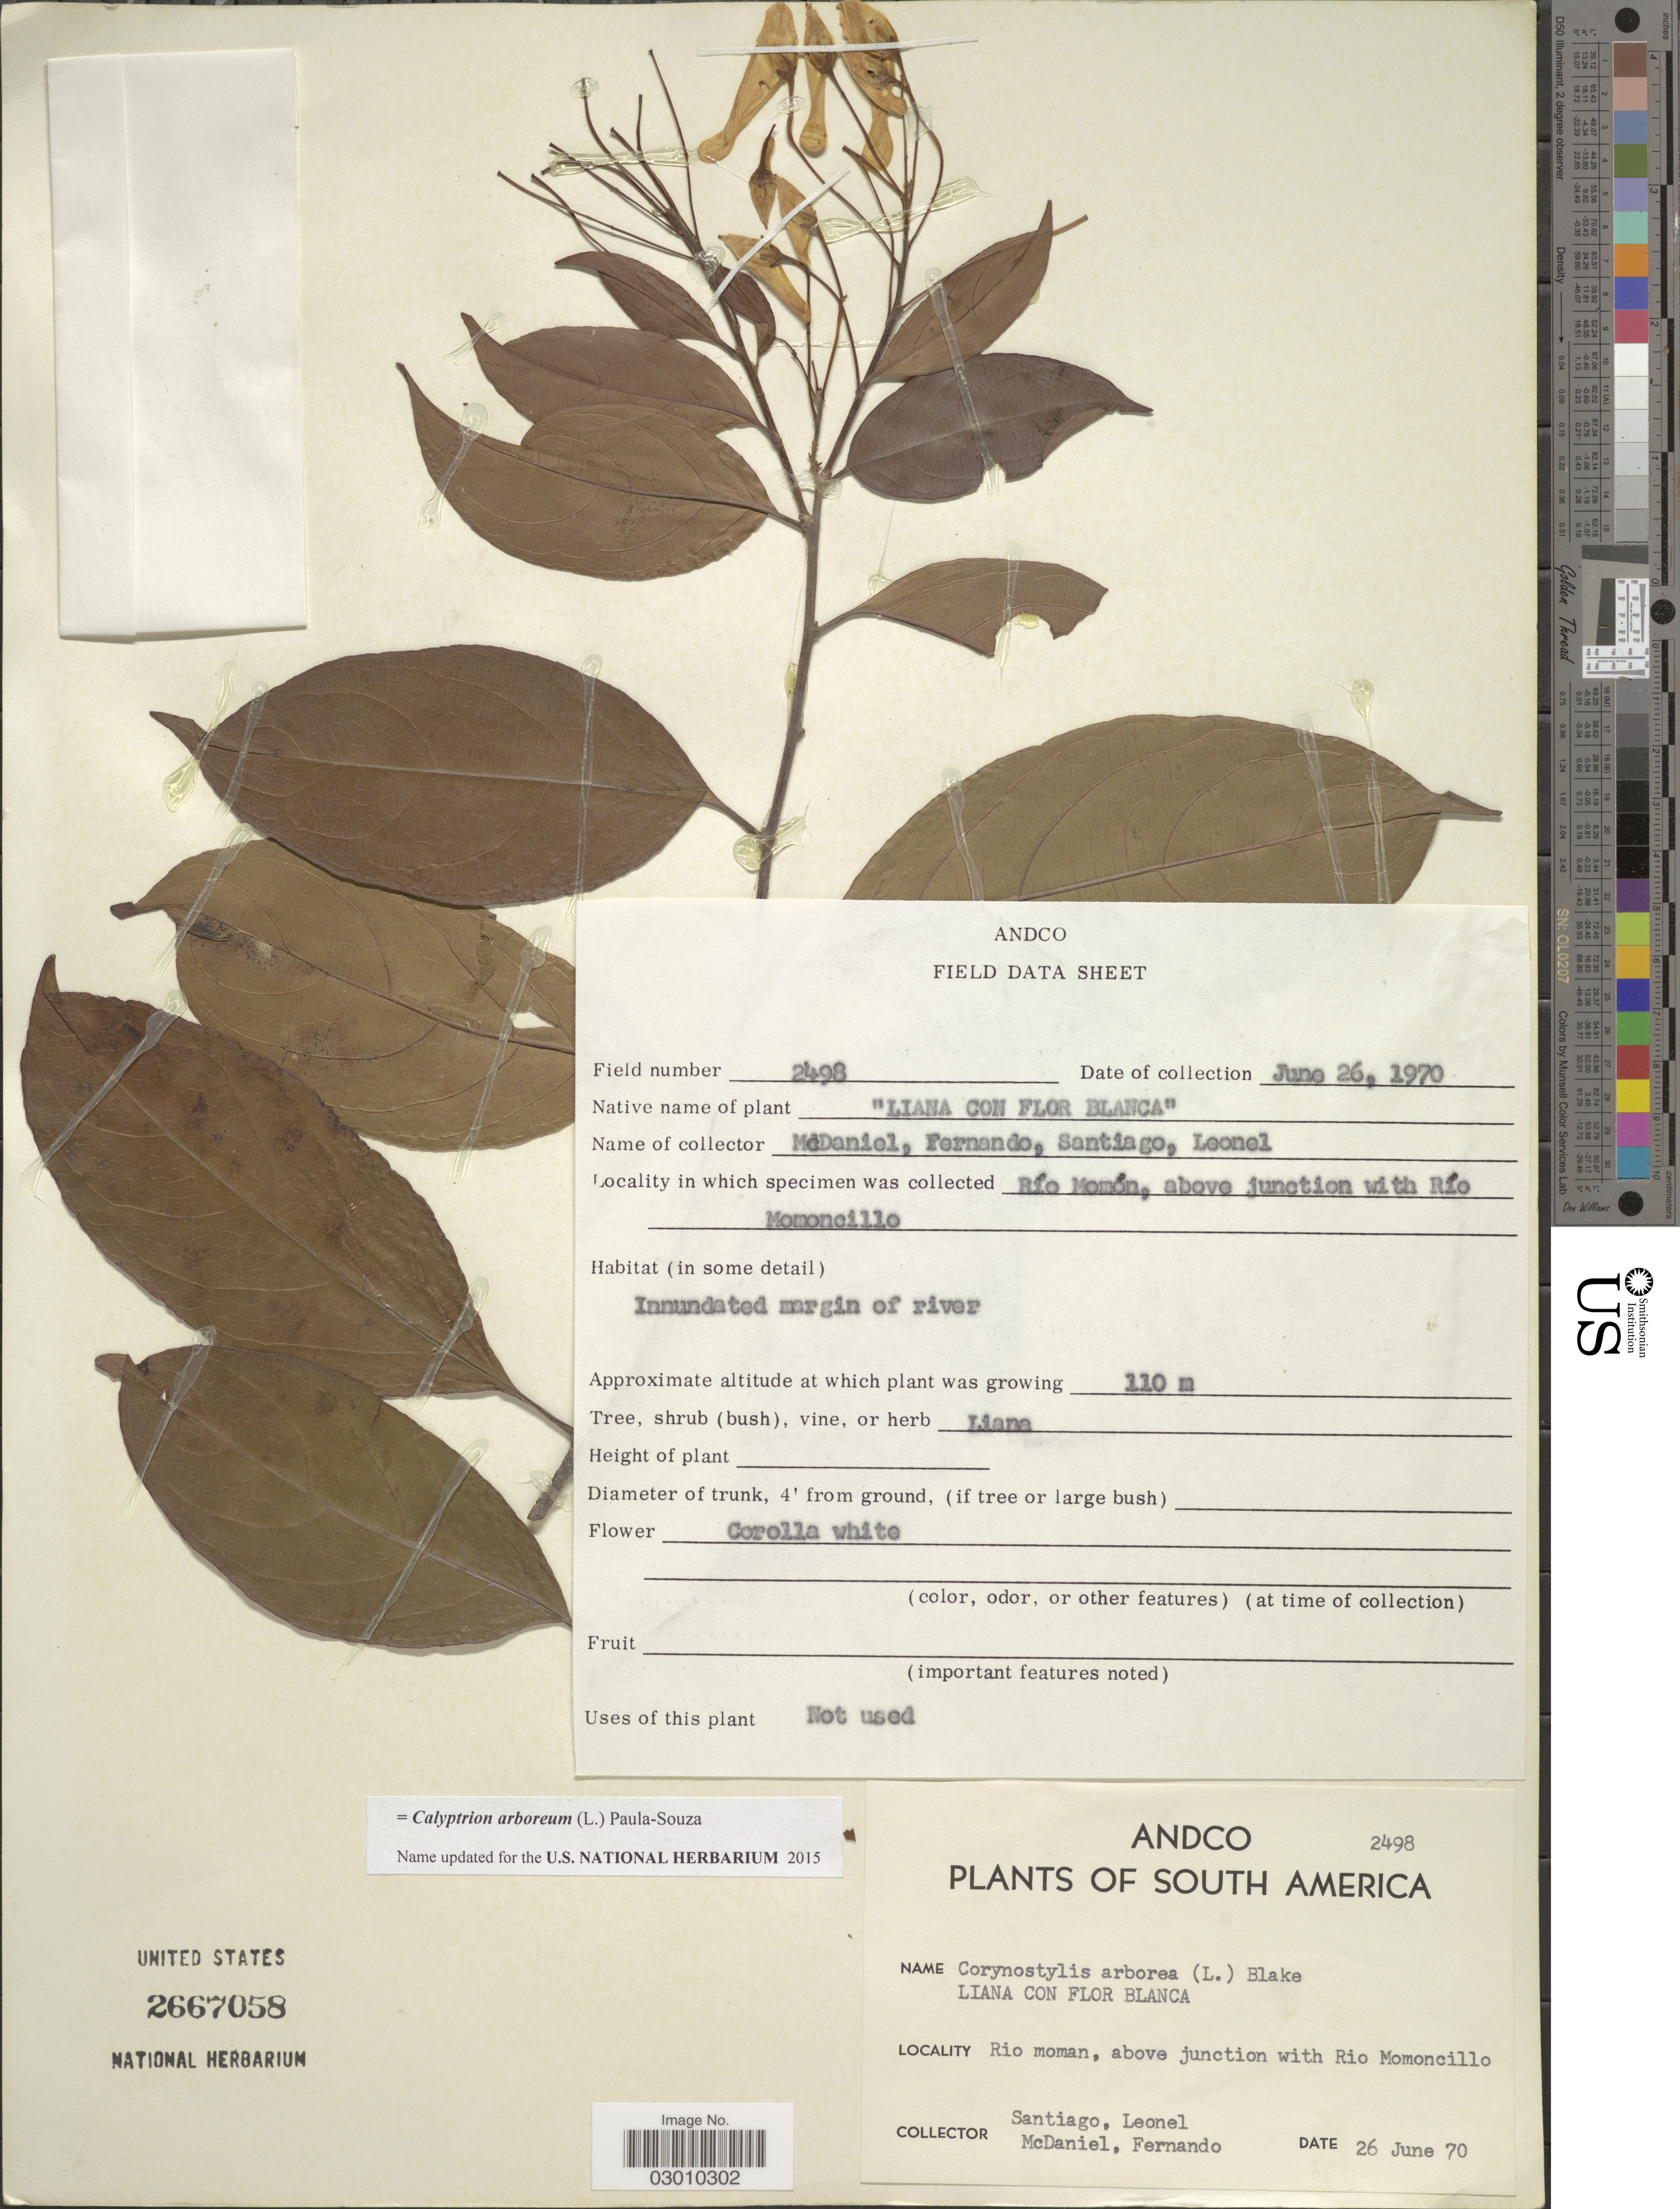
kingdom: Plantae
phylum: Tracheophyta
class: Magnoliopsida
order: Malpighiales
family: Violaceae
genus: Calyptrion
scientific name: Calyptrion arboreum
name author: (L.) Paula-Souza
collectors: -- McDaniel, -- Fernando, -. Santiago & -- Leonel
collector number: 2498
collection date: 1970-06-26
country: Peru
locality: South America. Rio Moman, above junction with Rio Momoncillo.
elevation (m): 110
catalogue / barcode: US 2667058